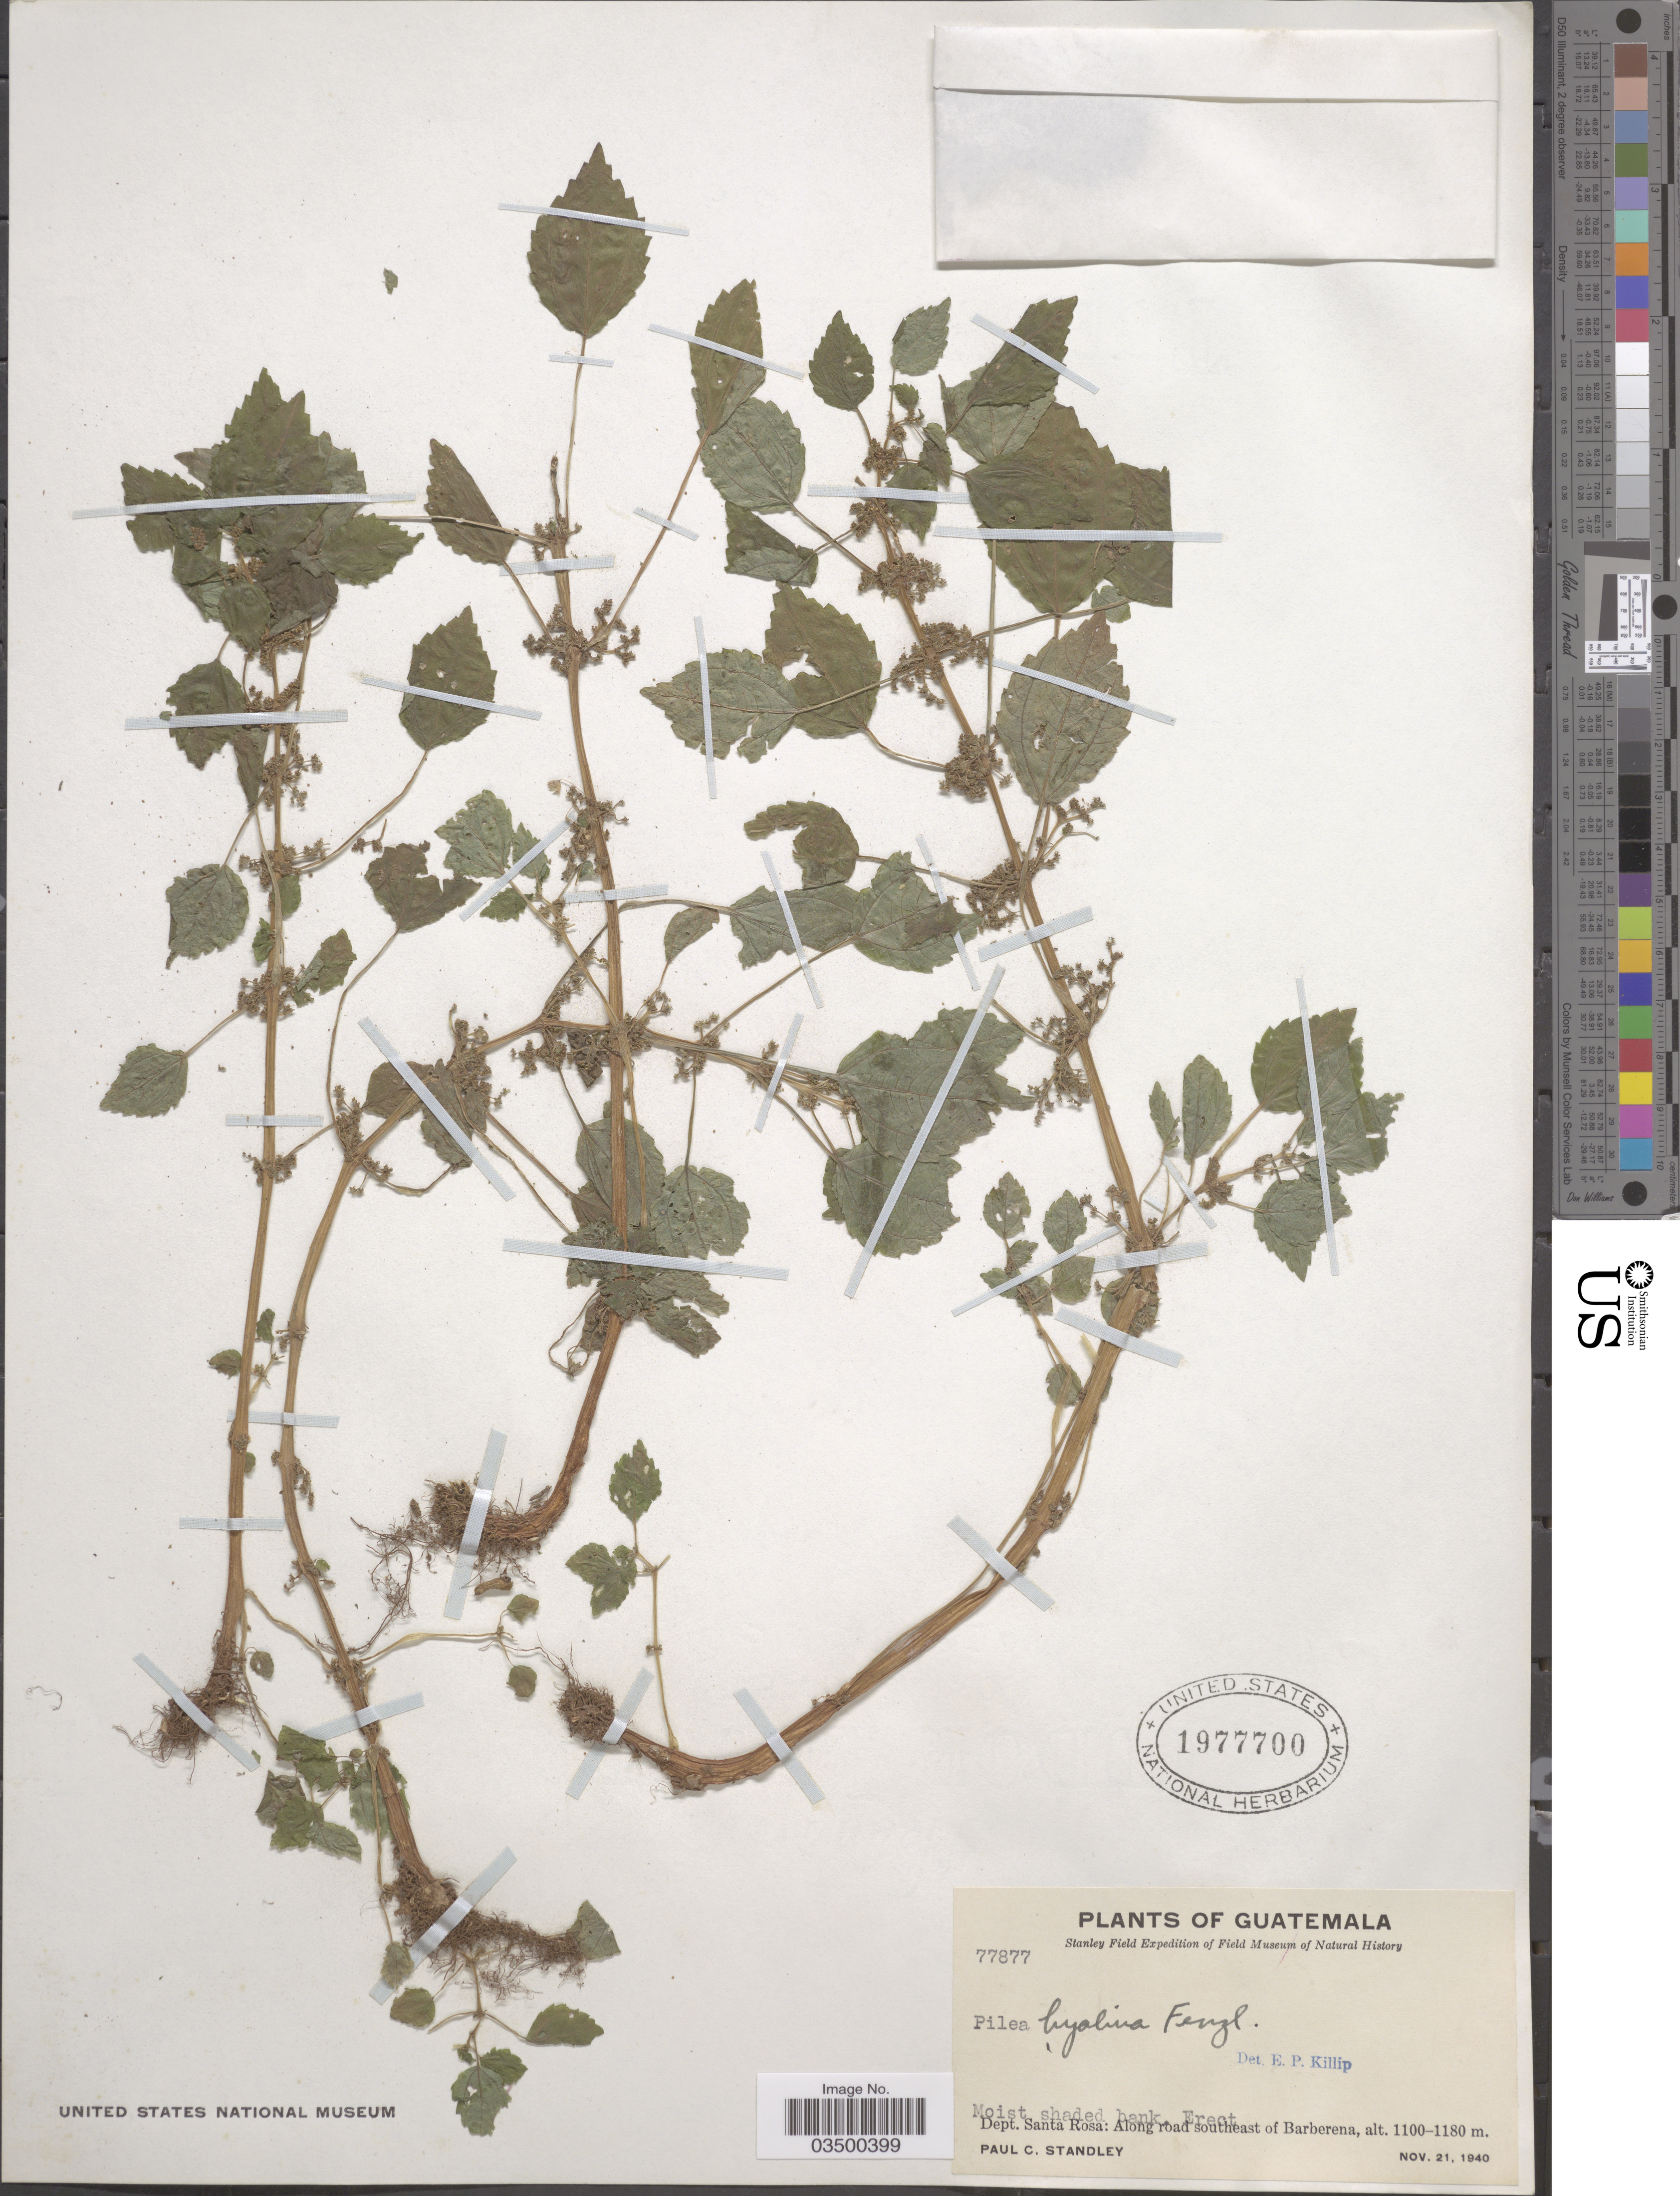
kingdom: Plantae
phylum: Tracheophyta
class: Magnoliopsida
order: Rosales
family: Urticaceae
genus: Pilea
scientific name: Pilea hyalina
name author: Fenzl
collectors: P. C. Standley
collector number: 77877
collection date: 1940-11-21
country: Guatemala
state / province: Santa Rosa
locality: Dept. Santa Rosa: Along road southeast of Barberena.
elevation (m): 1100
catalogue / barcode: US 1977700